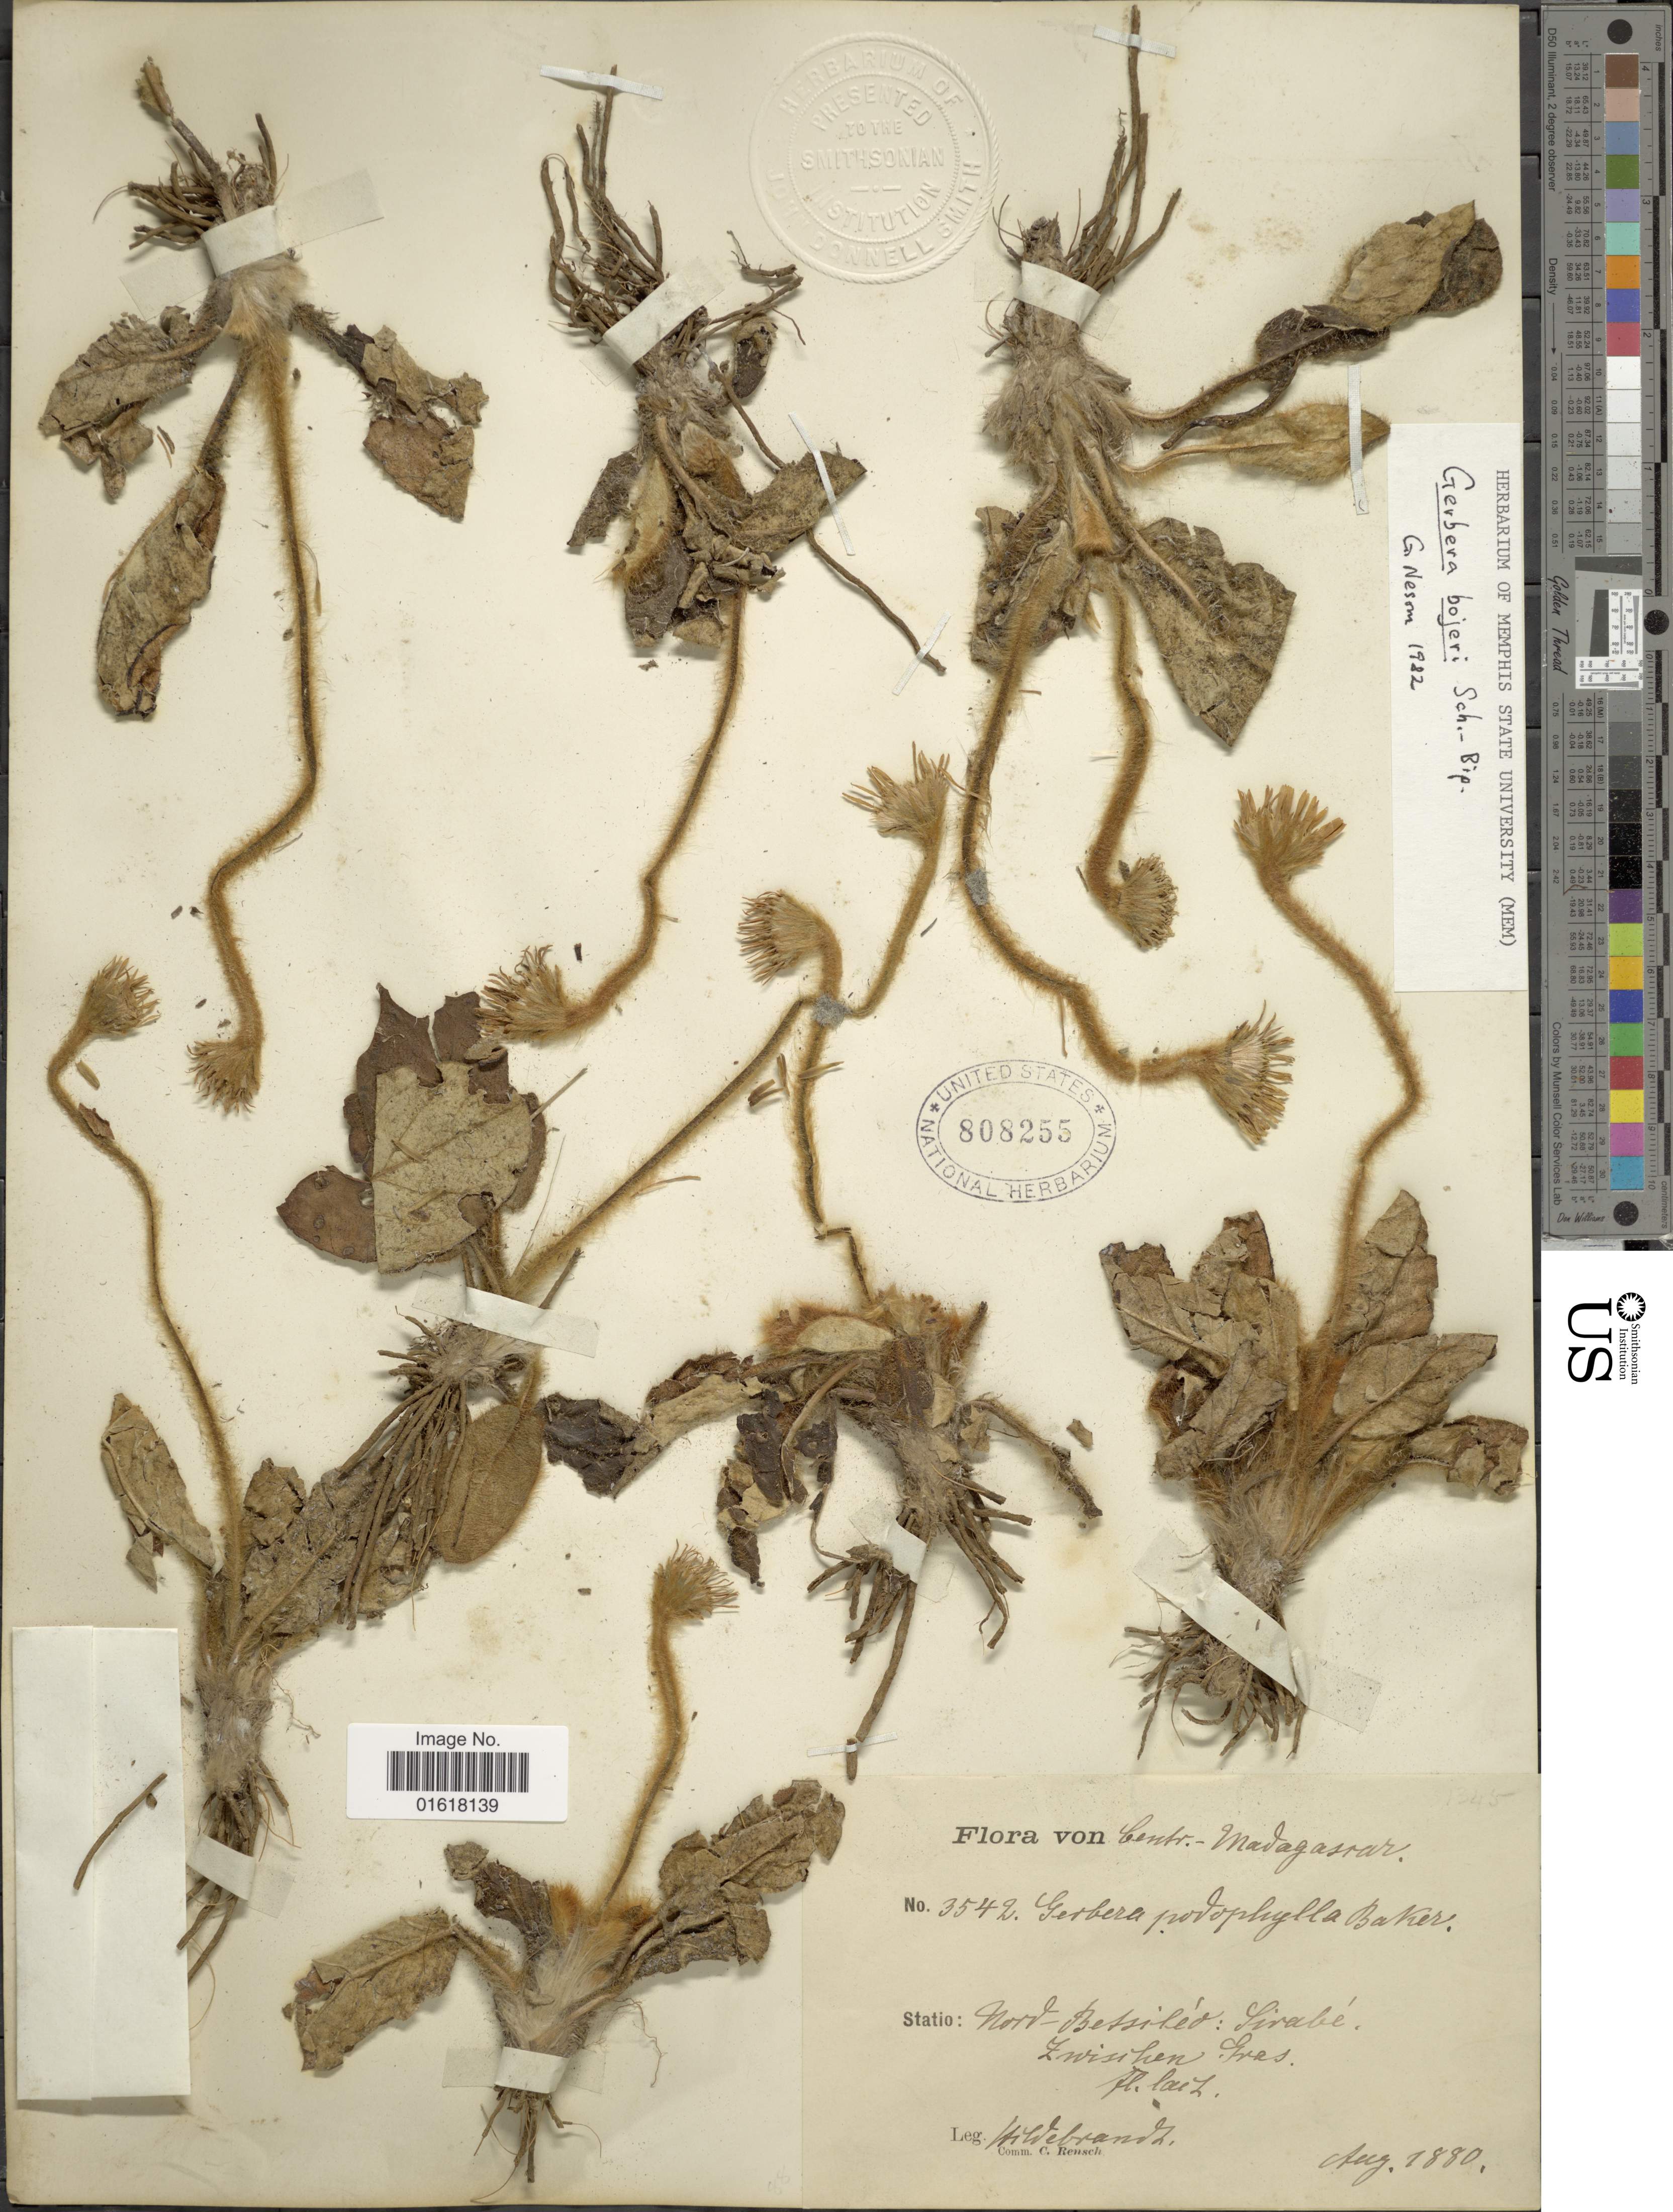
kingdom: Plantae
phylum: Tracheophyta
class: Magnoliopsida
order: Asterales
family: Asteraceae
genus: Gerbera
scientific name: Gerbera bojeri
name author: Sch. Bip.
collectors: J. Hildebrandt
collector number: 3542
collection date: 1880-08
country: Madagascar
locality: Centr.- Madagascar. Statio: Nord-Betsiléo: Sirabé. Zwischen Gras.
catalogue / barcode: US 808255